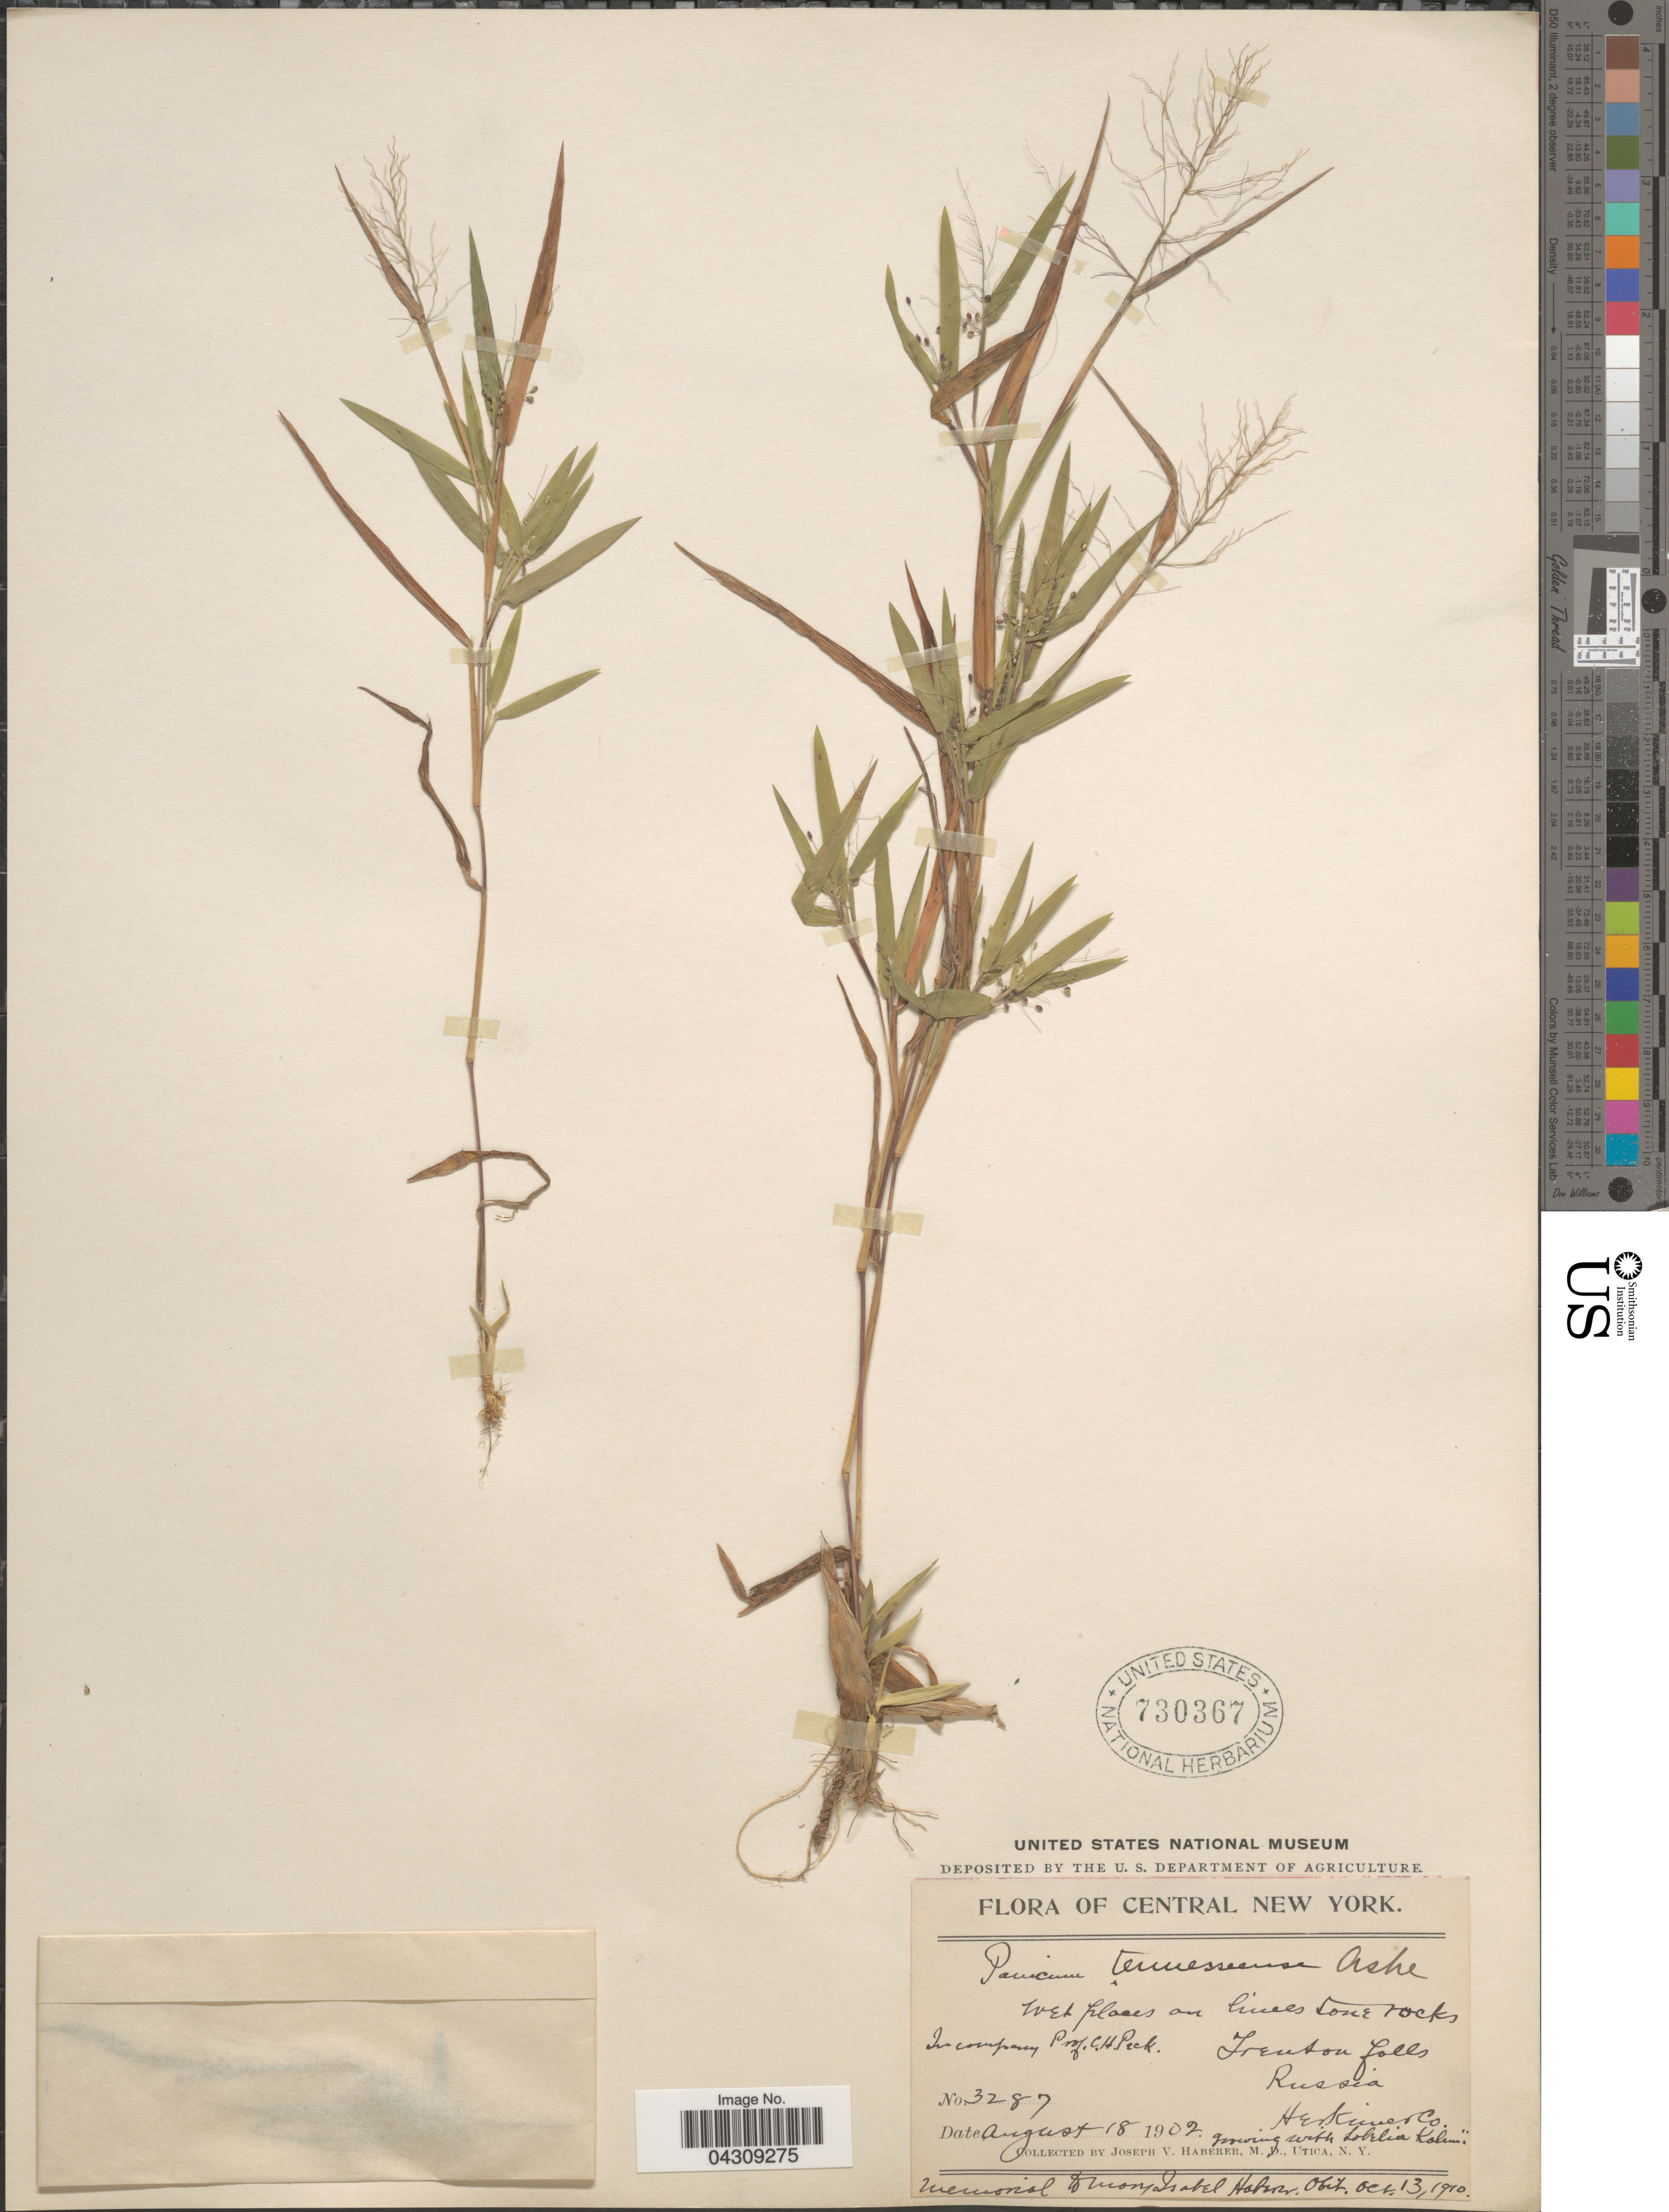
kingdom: Plantae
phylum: Tracheophyta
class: Liliopsida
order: Poales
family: Poaceae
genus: Dichanthelium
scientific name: Dichanthelium acuminatum var. acuminatum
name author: (Sw.) Gould & C.A. Clark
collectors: J. V. Haberer & C. H. Peck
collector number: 3287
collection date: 1902-08-18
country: United States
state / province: New York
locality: Central New York. Trenton falls, Russia. Herkimer Co.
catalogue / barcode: US 730367